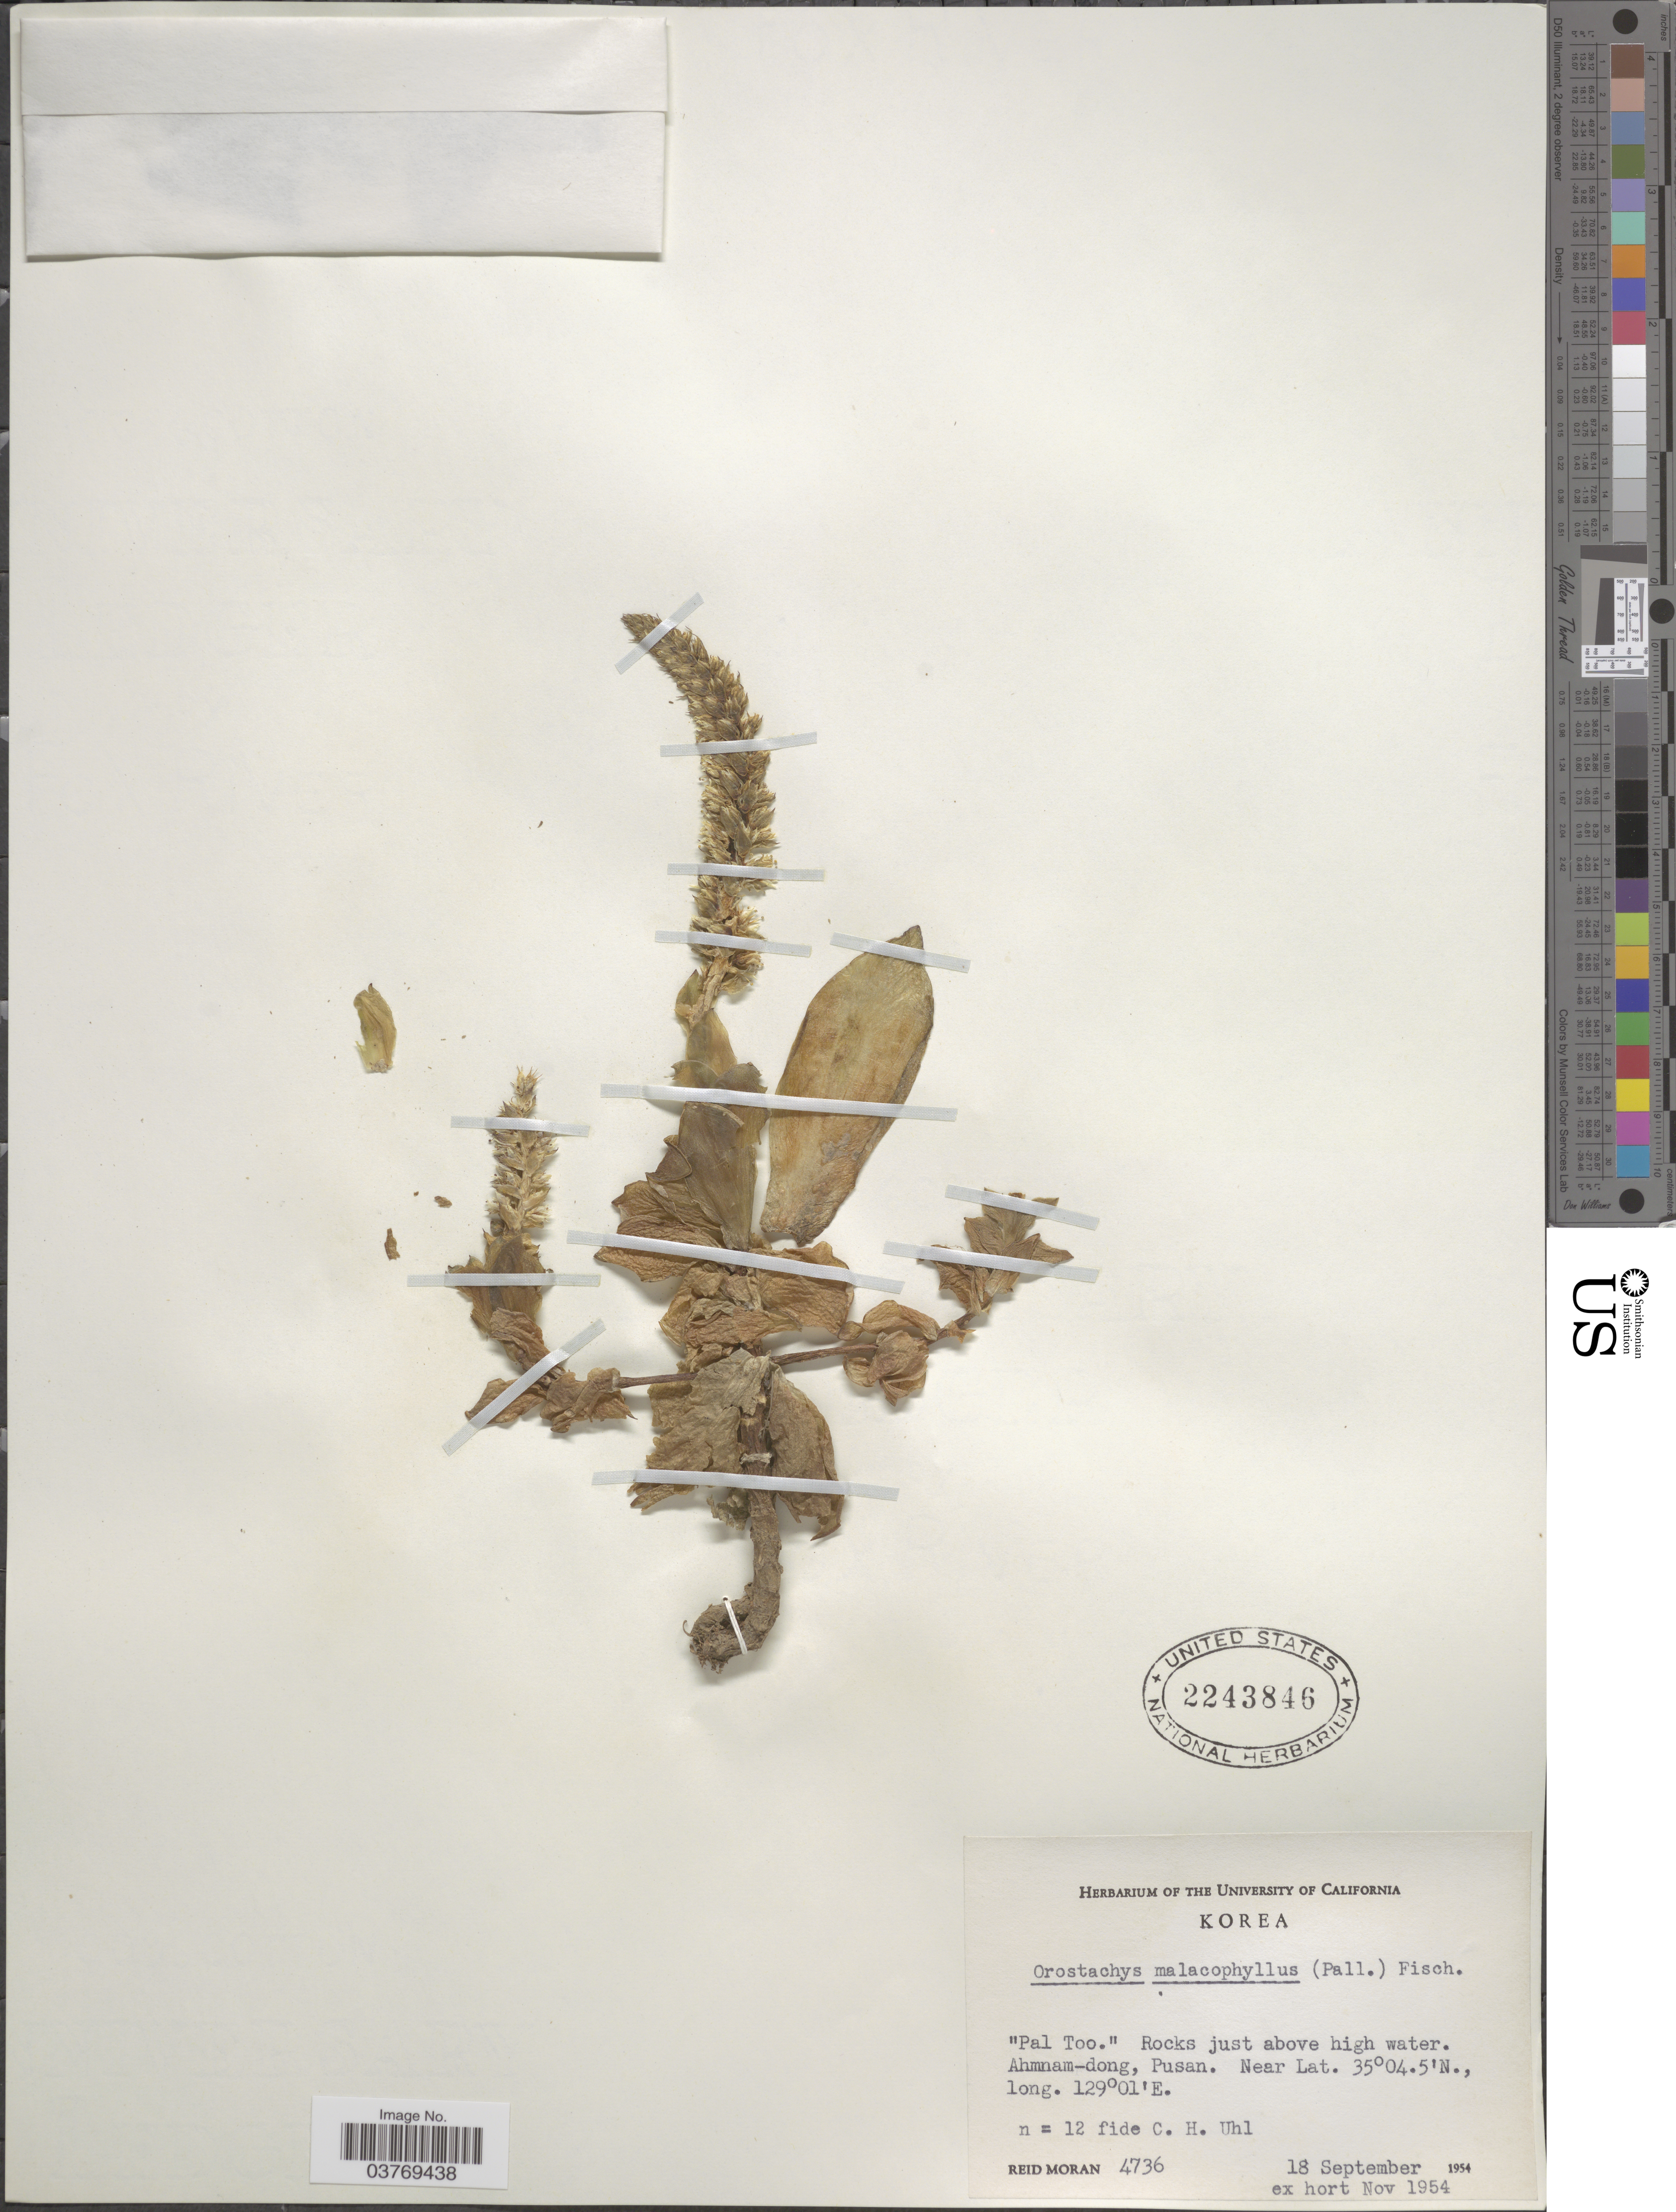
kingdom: Plantae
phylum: Tracheophyta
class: Magnoliopsida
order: Saxifragales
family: Crassulaceae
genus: Orostachys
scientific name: Orostachys malacophylla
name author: (Pall.) Fisch.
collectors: R. V. Moran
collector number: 4736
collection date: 1954-09-18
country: South Korea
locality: Ahmnam-dong, Pusan.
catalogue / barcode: US 2243846